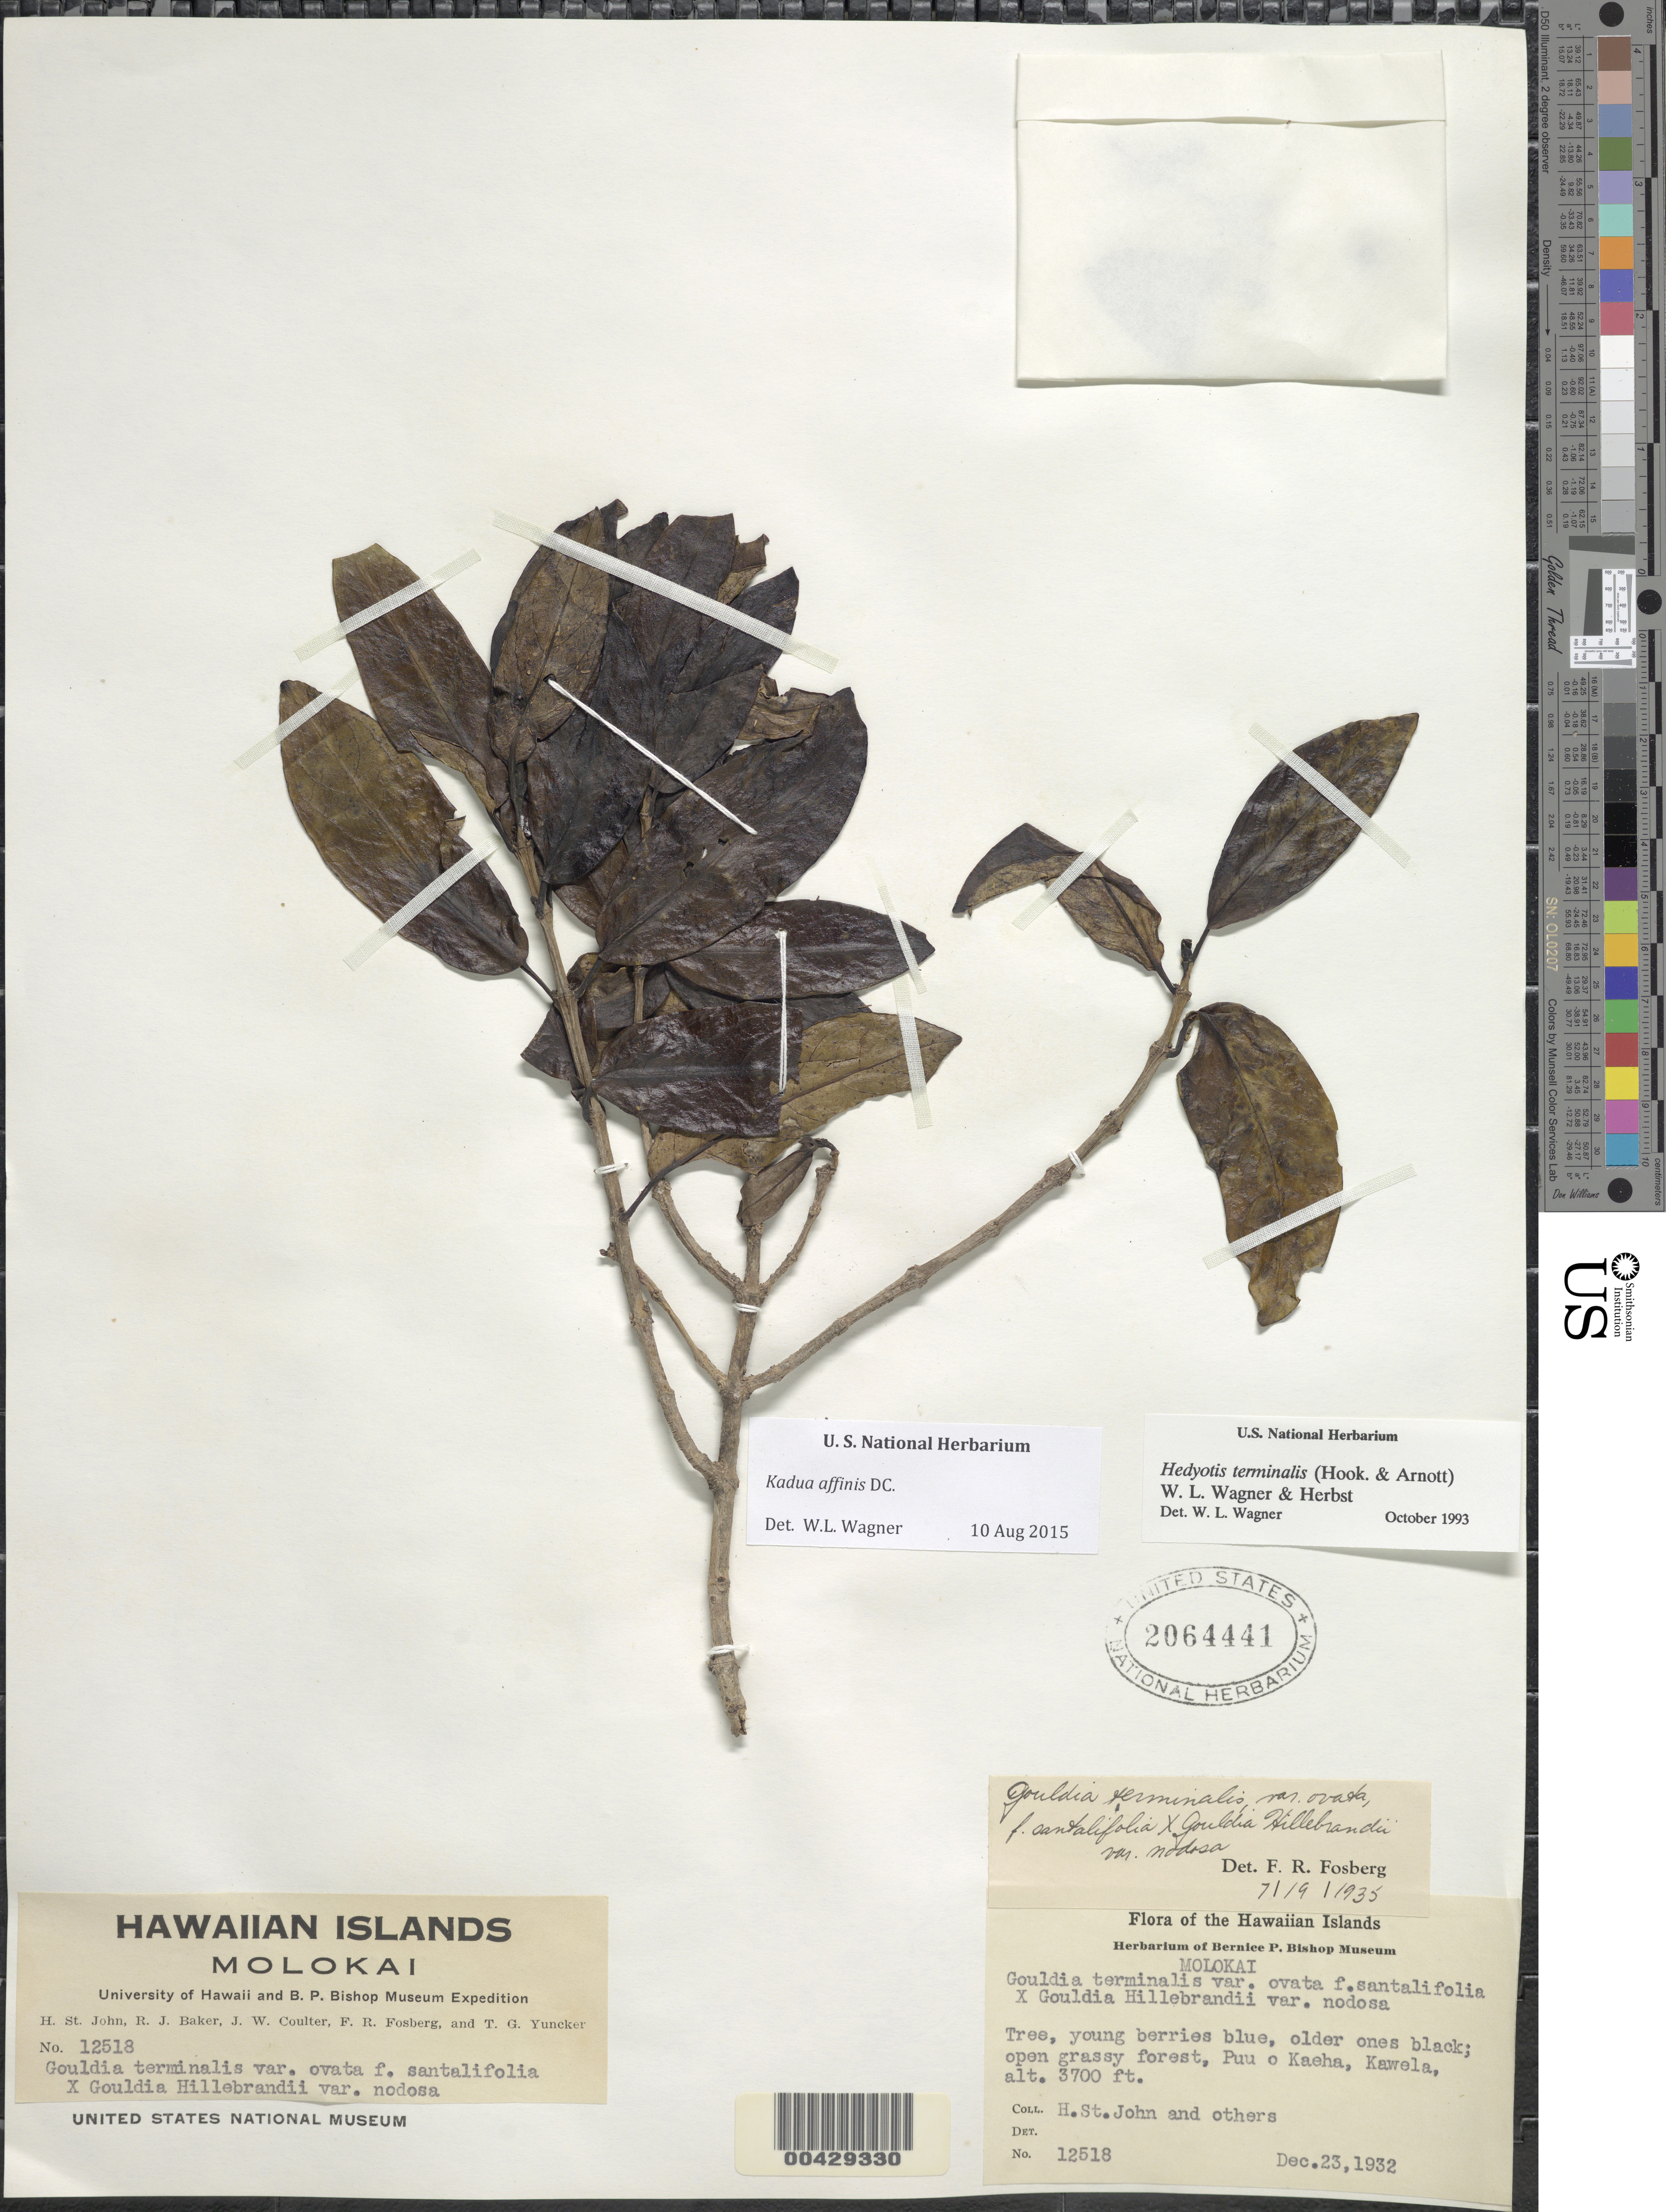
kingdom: Plantae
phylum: Tracheophyta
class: Magnoliopsida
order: Gentianales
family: Rubiaceae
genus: Kadua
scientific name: Kadua affinis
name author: DC.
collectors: H. St. John, R. J. Baker, J. W. Coulter & F. R. Fosberg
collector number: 12518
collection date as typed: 23 Dec 1932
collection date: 1932-12-23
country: United States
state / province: Hawaii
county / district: Maui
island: Moloka'i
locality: Puu o Kaeha, Kawela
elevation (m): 1128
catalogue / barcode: US 2064441